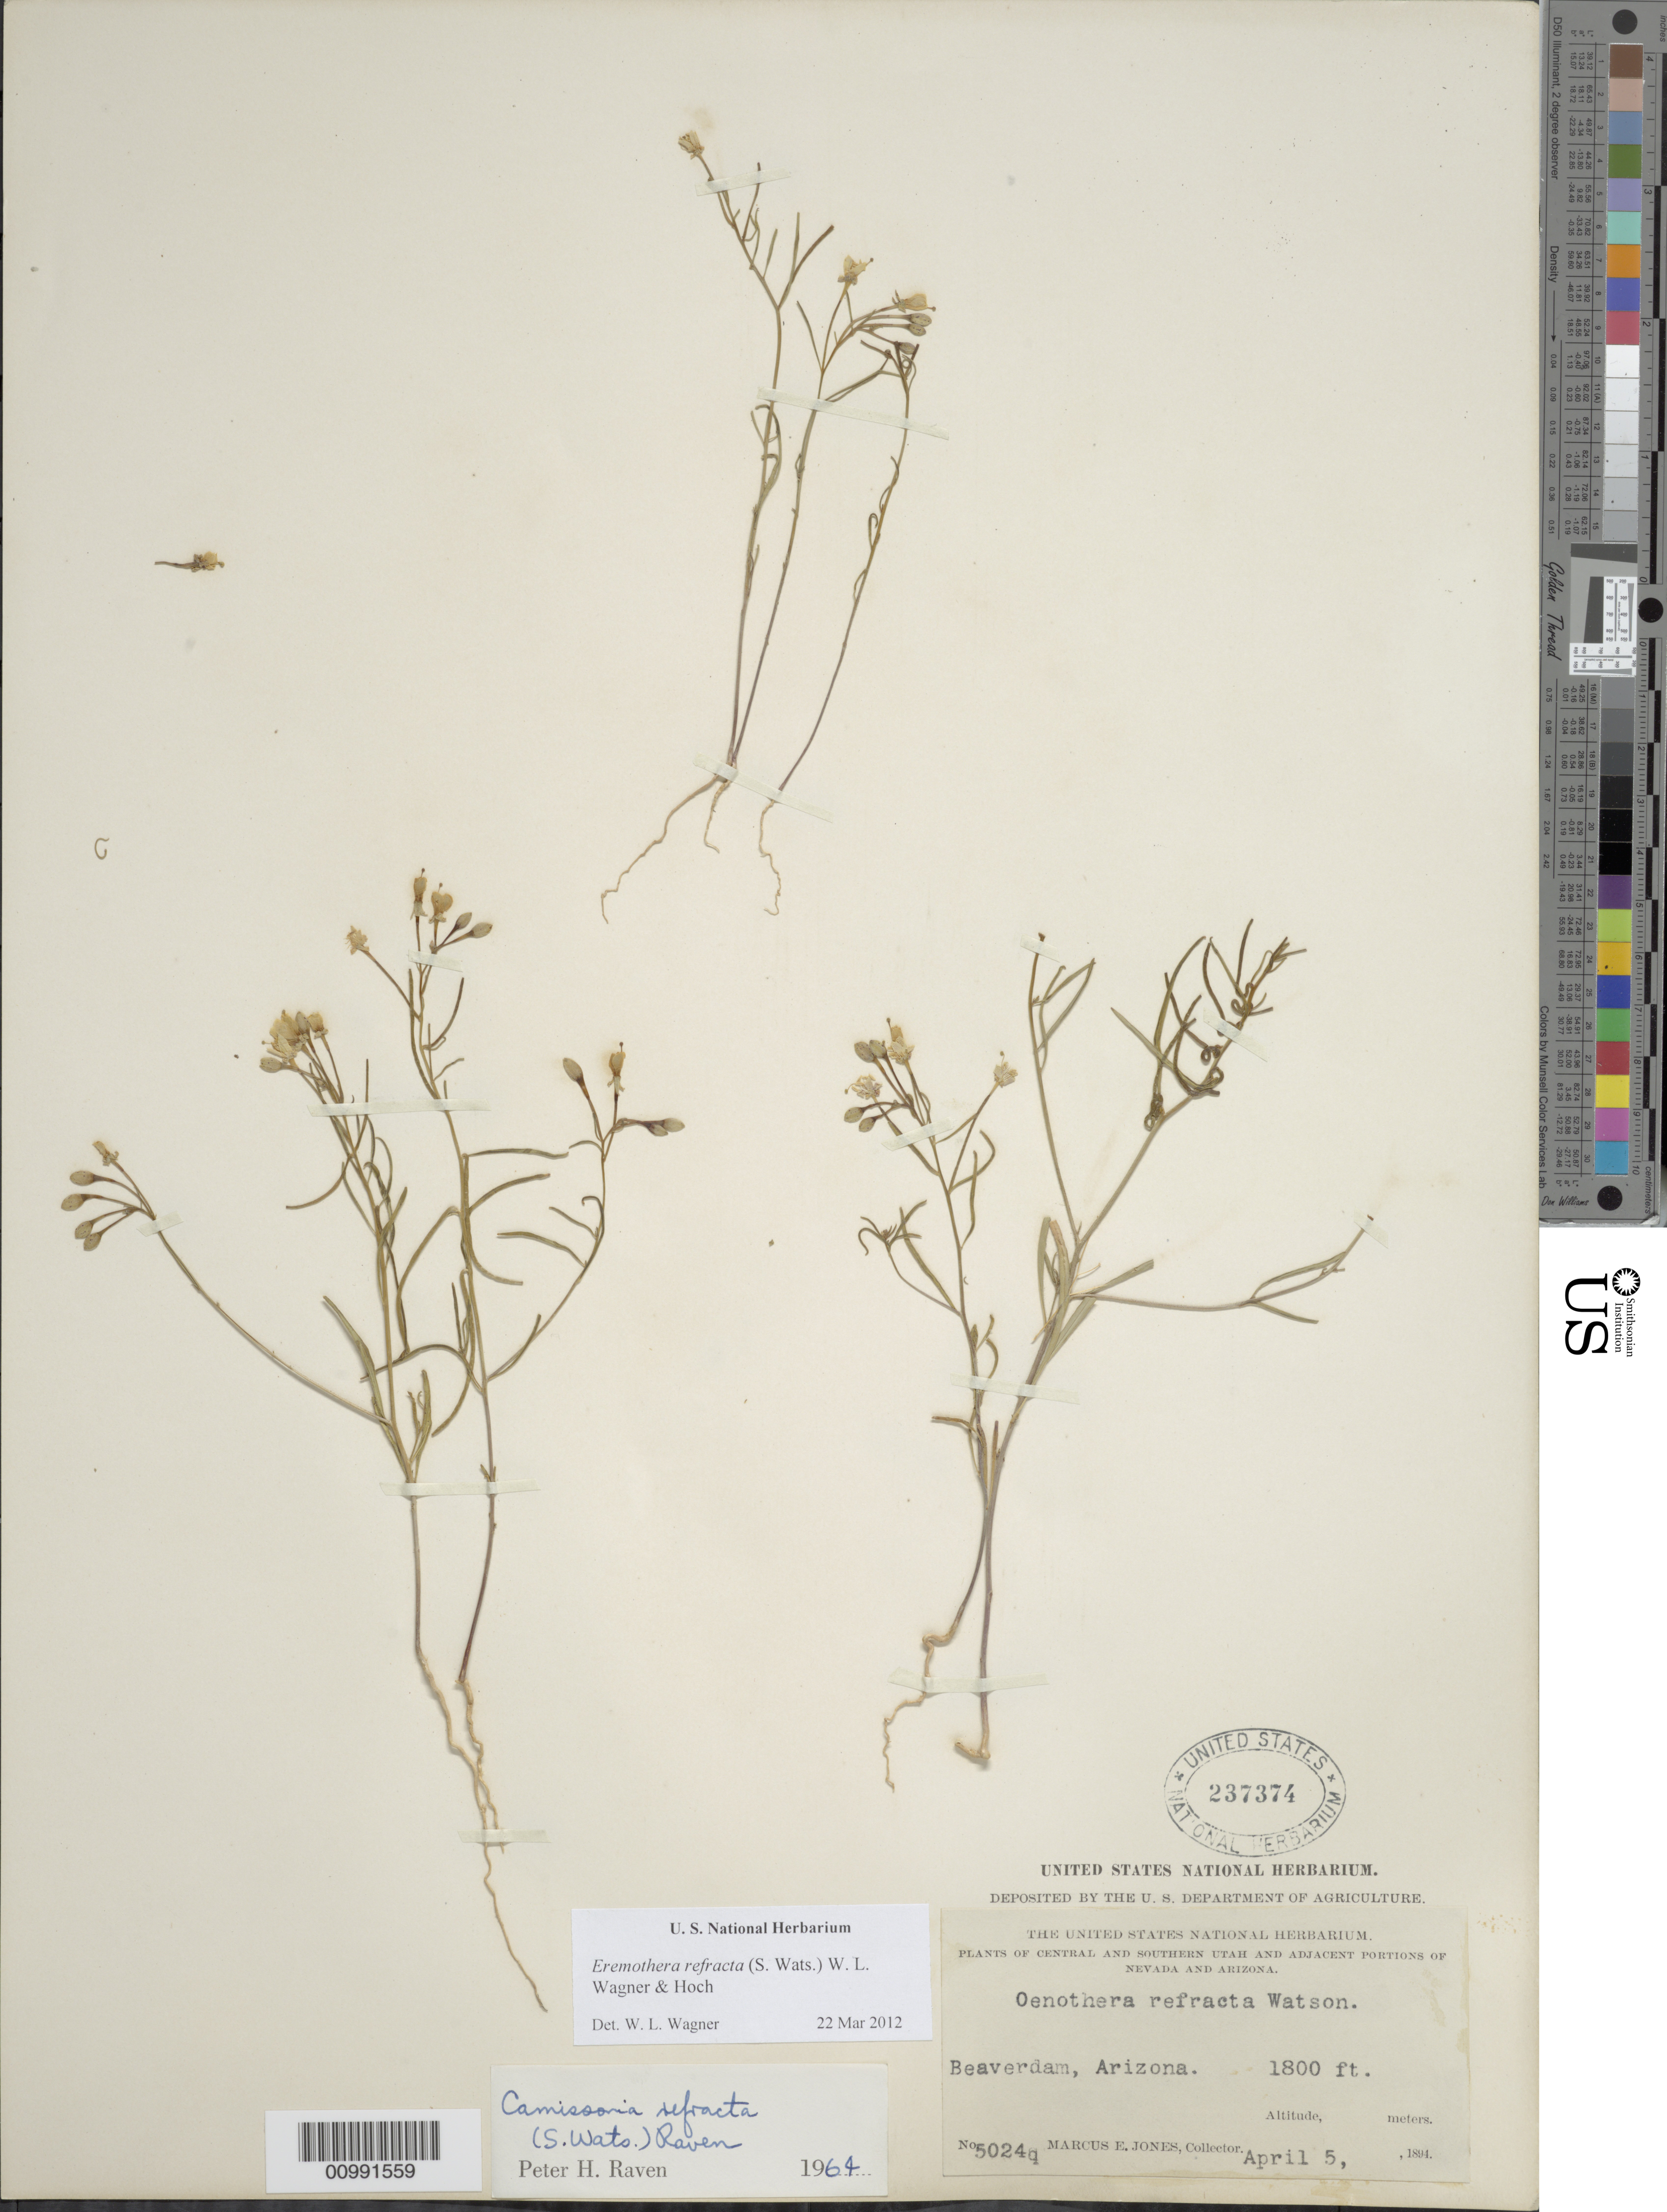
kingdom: Plantae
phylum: Tracheophyta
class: Magnoliopsida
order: Myrtales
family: Onagraceae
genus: Eremothera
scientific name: Eremothera refracta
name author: (S. Watson) W.L. Wagner & Hoch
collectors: M. E. Jones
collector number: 5024Q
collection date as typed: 05 Apr 1894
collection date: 1894-04-05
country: United States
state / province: Arizona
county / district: Mohave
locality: Beaverdam.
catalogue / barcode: US 237374